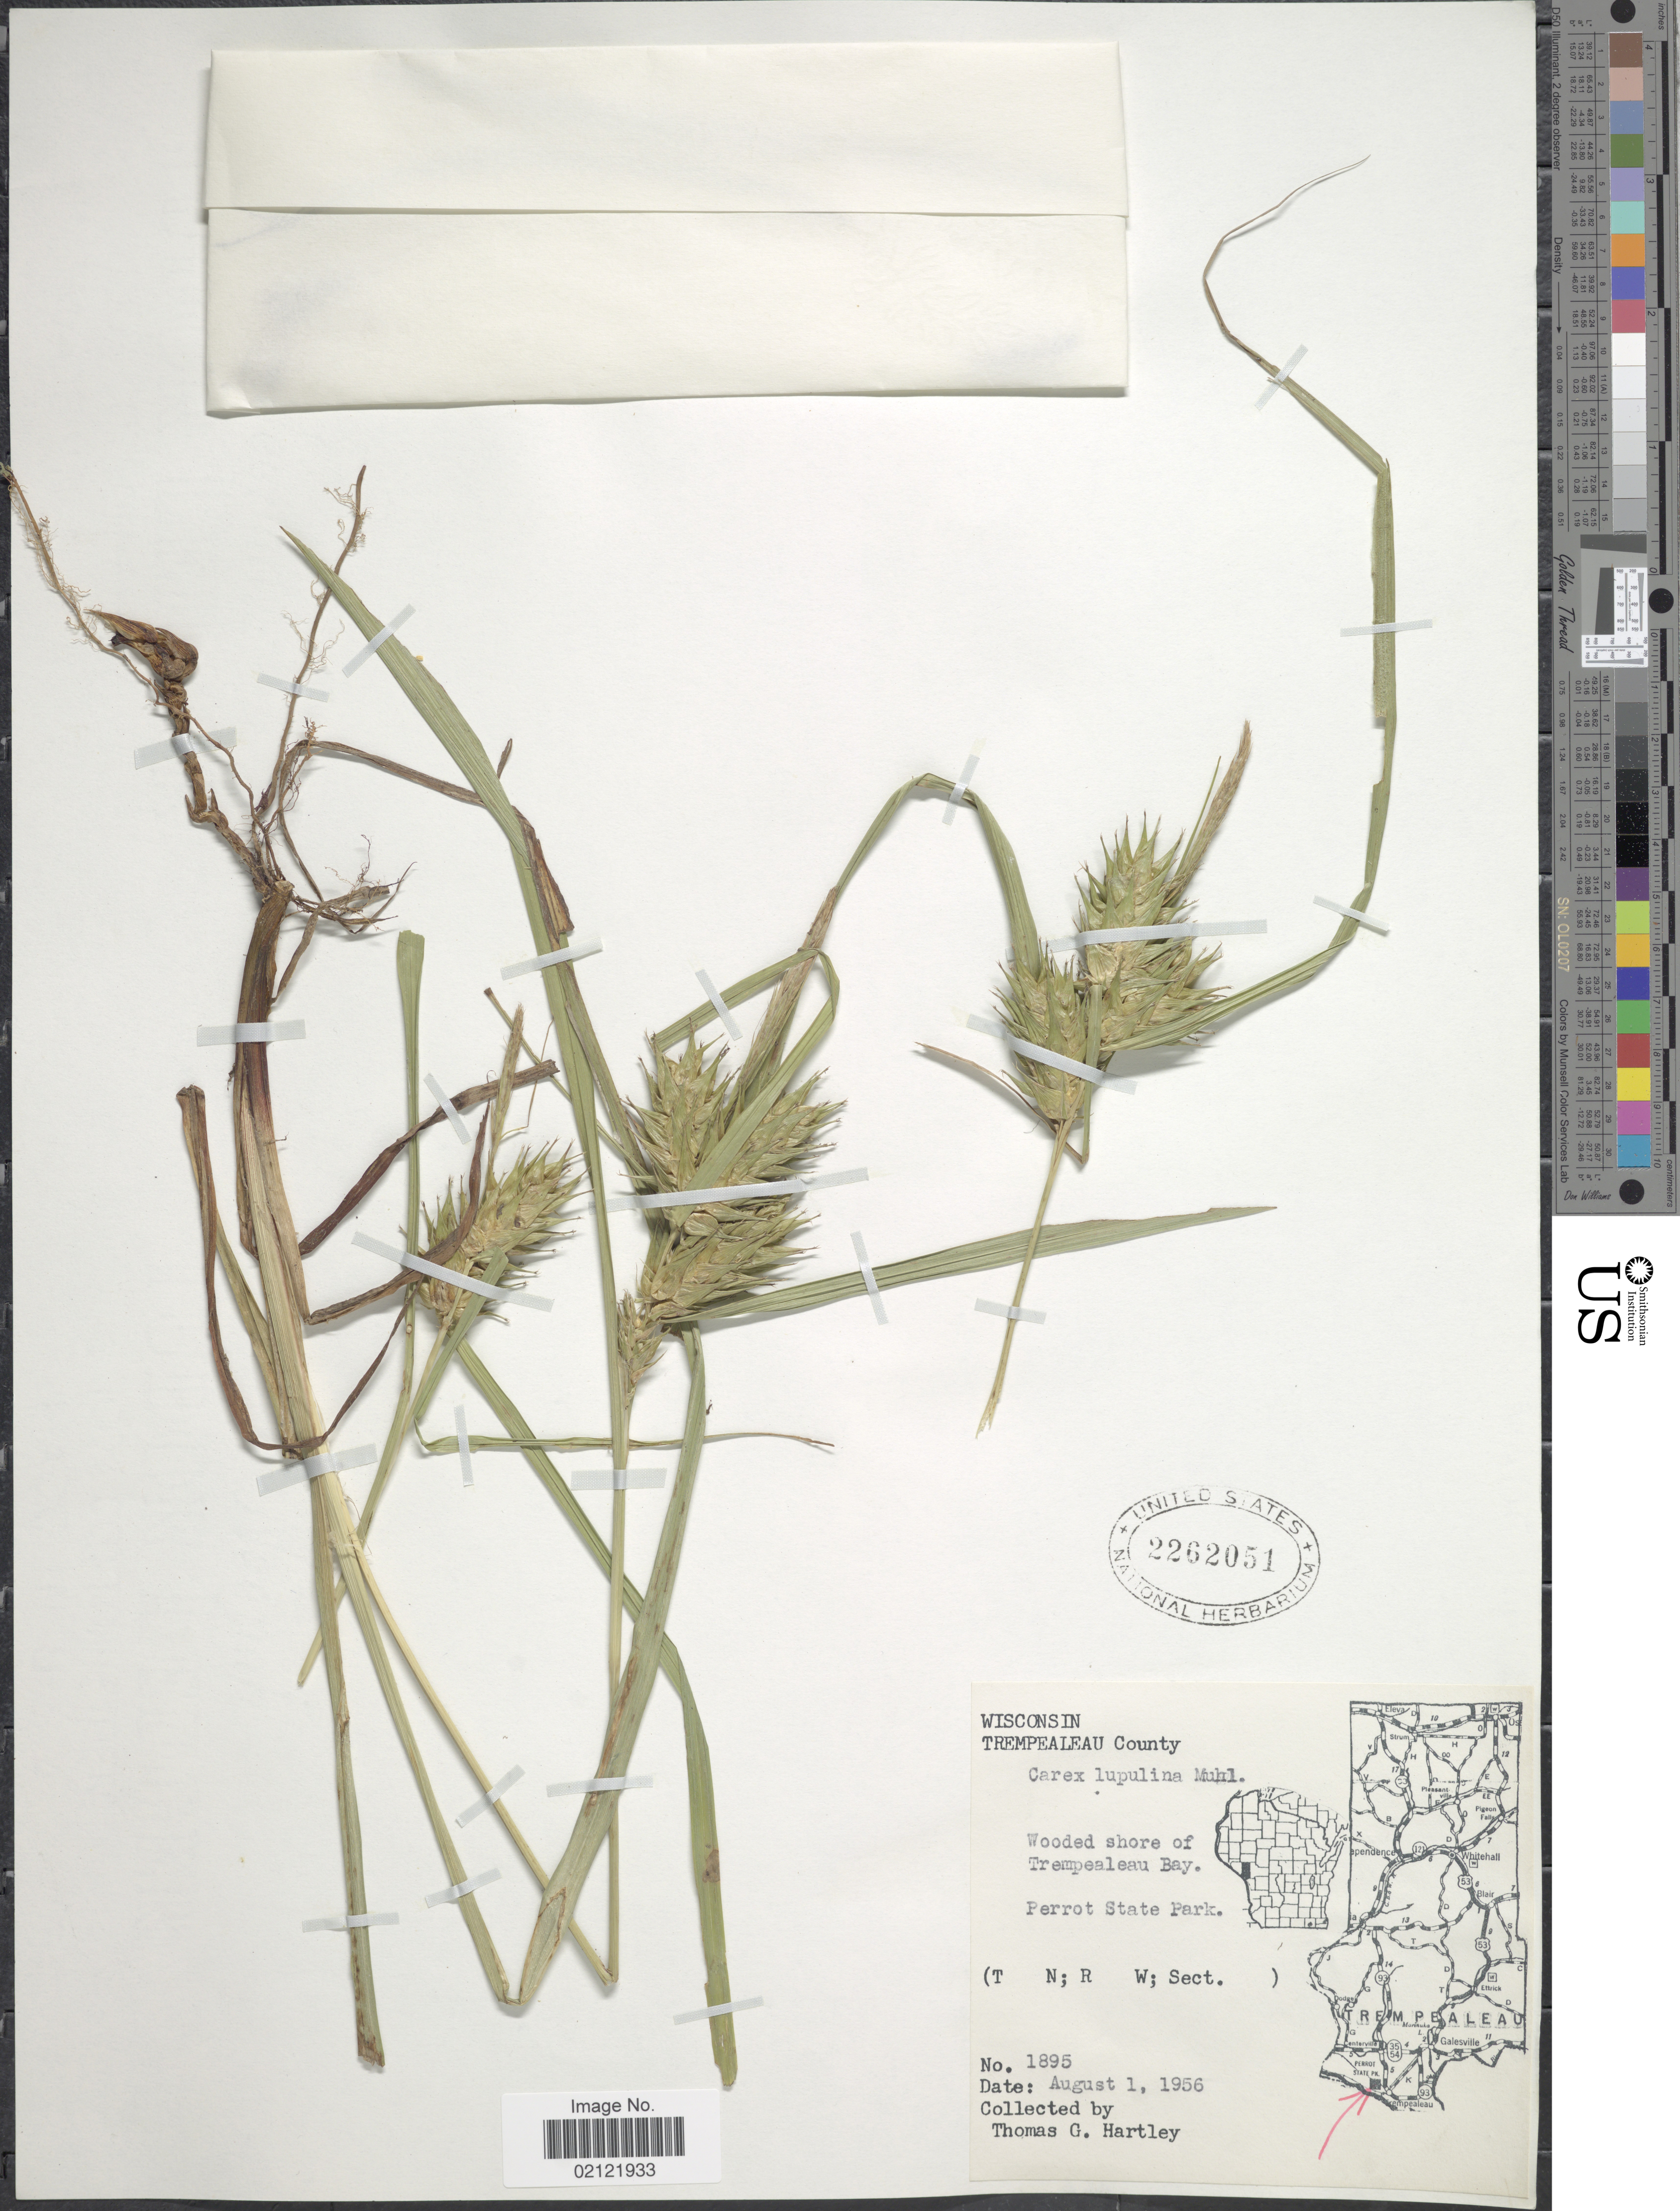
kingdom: Plantae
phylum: Tracheophyta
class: Liliopsida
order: Poales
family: Cyperaceae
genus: Carex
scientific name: Carex lupulina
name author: Muhl. ex Willd.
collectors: T. G. Hartley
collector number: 1895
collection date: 1956-08-01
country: United States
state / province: Wisconsin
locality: Trempealeau County. Wooded shore of Trempealeau Bay. Perrot State Park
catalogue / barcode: US 2262051